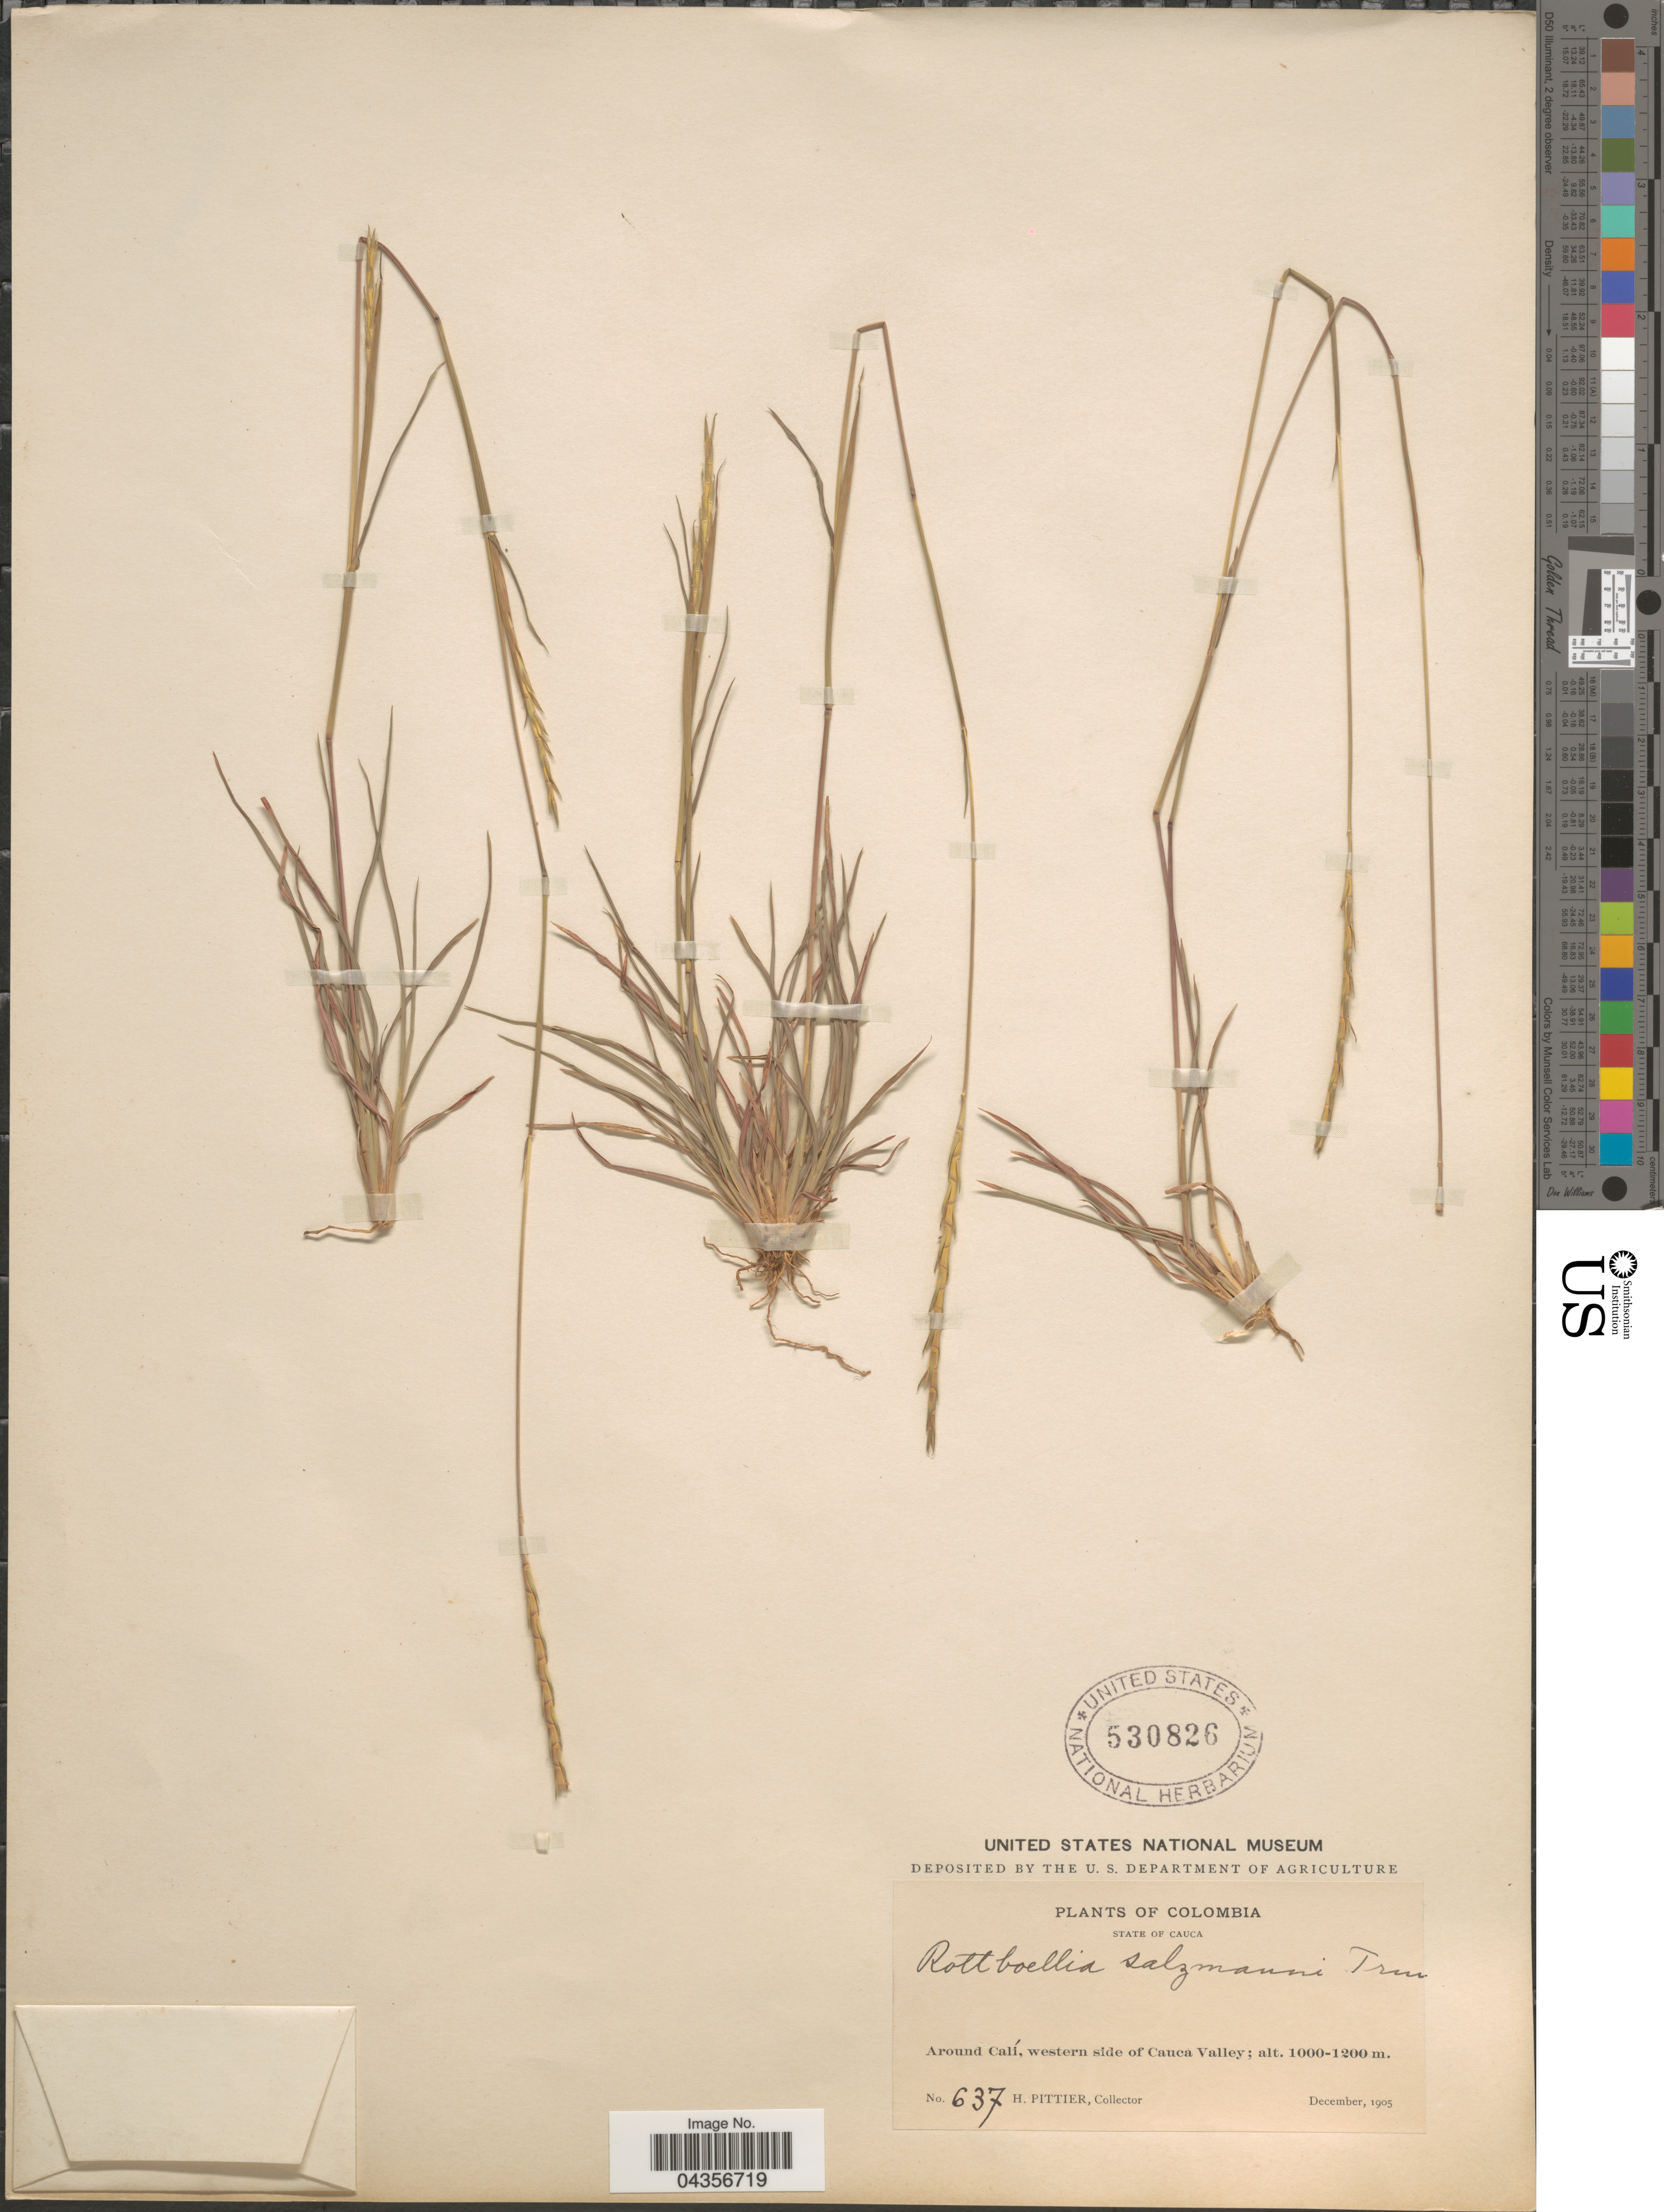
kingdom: Plantae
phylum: Tracheophyta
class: Liliopsida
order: Poales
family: Poaceae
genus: Schizachyrium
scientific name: Schizachyrium salzmanii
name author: (Trin. ex Steud.) Nash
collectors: H. F. Pittier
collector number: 637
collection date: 1905-12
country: Colombia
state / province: Cauca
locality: Around Calí, western side of Cauca Valley.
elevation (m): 1000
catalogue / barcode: US 530826